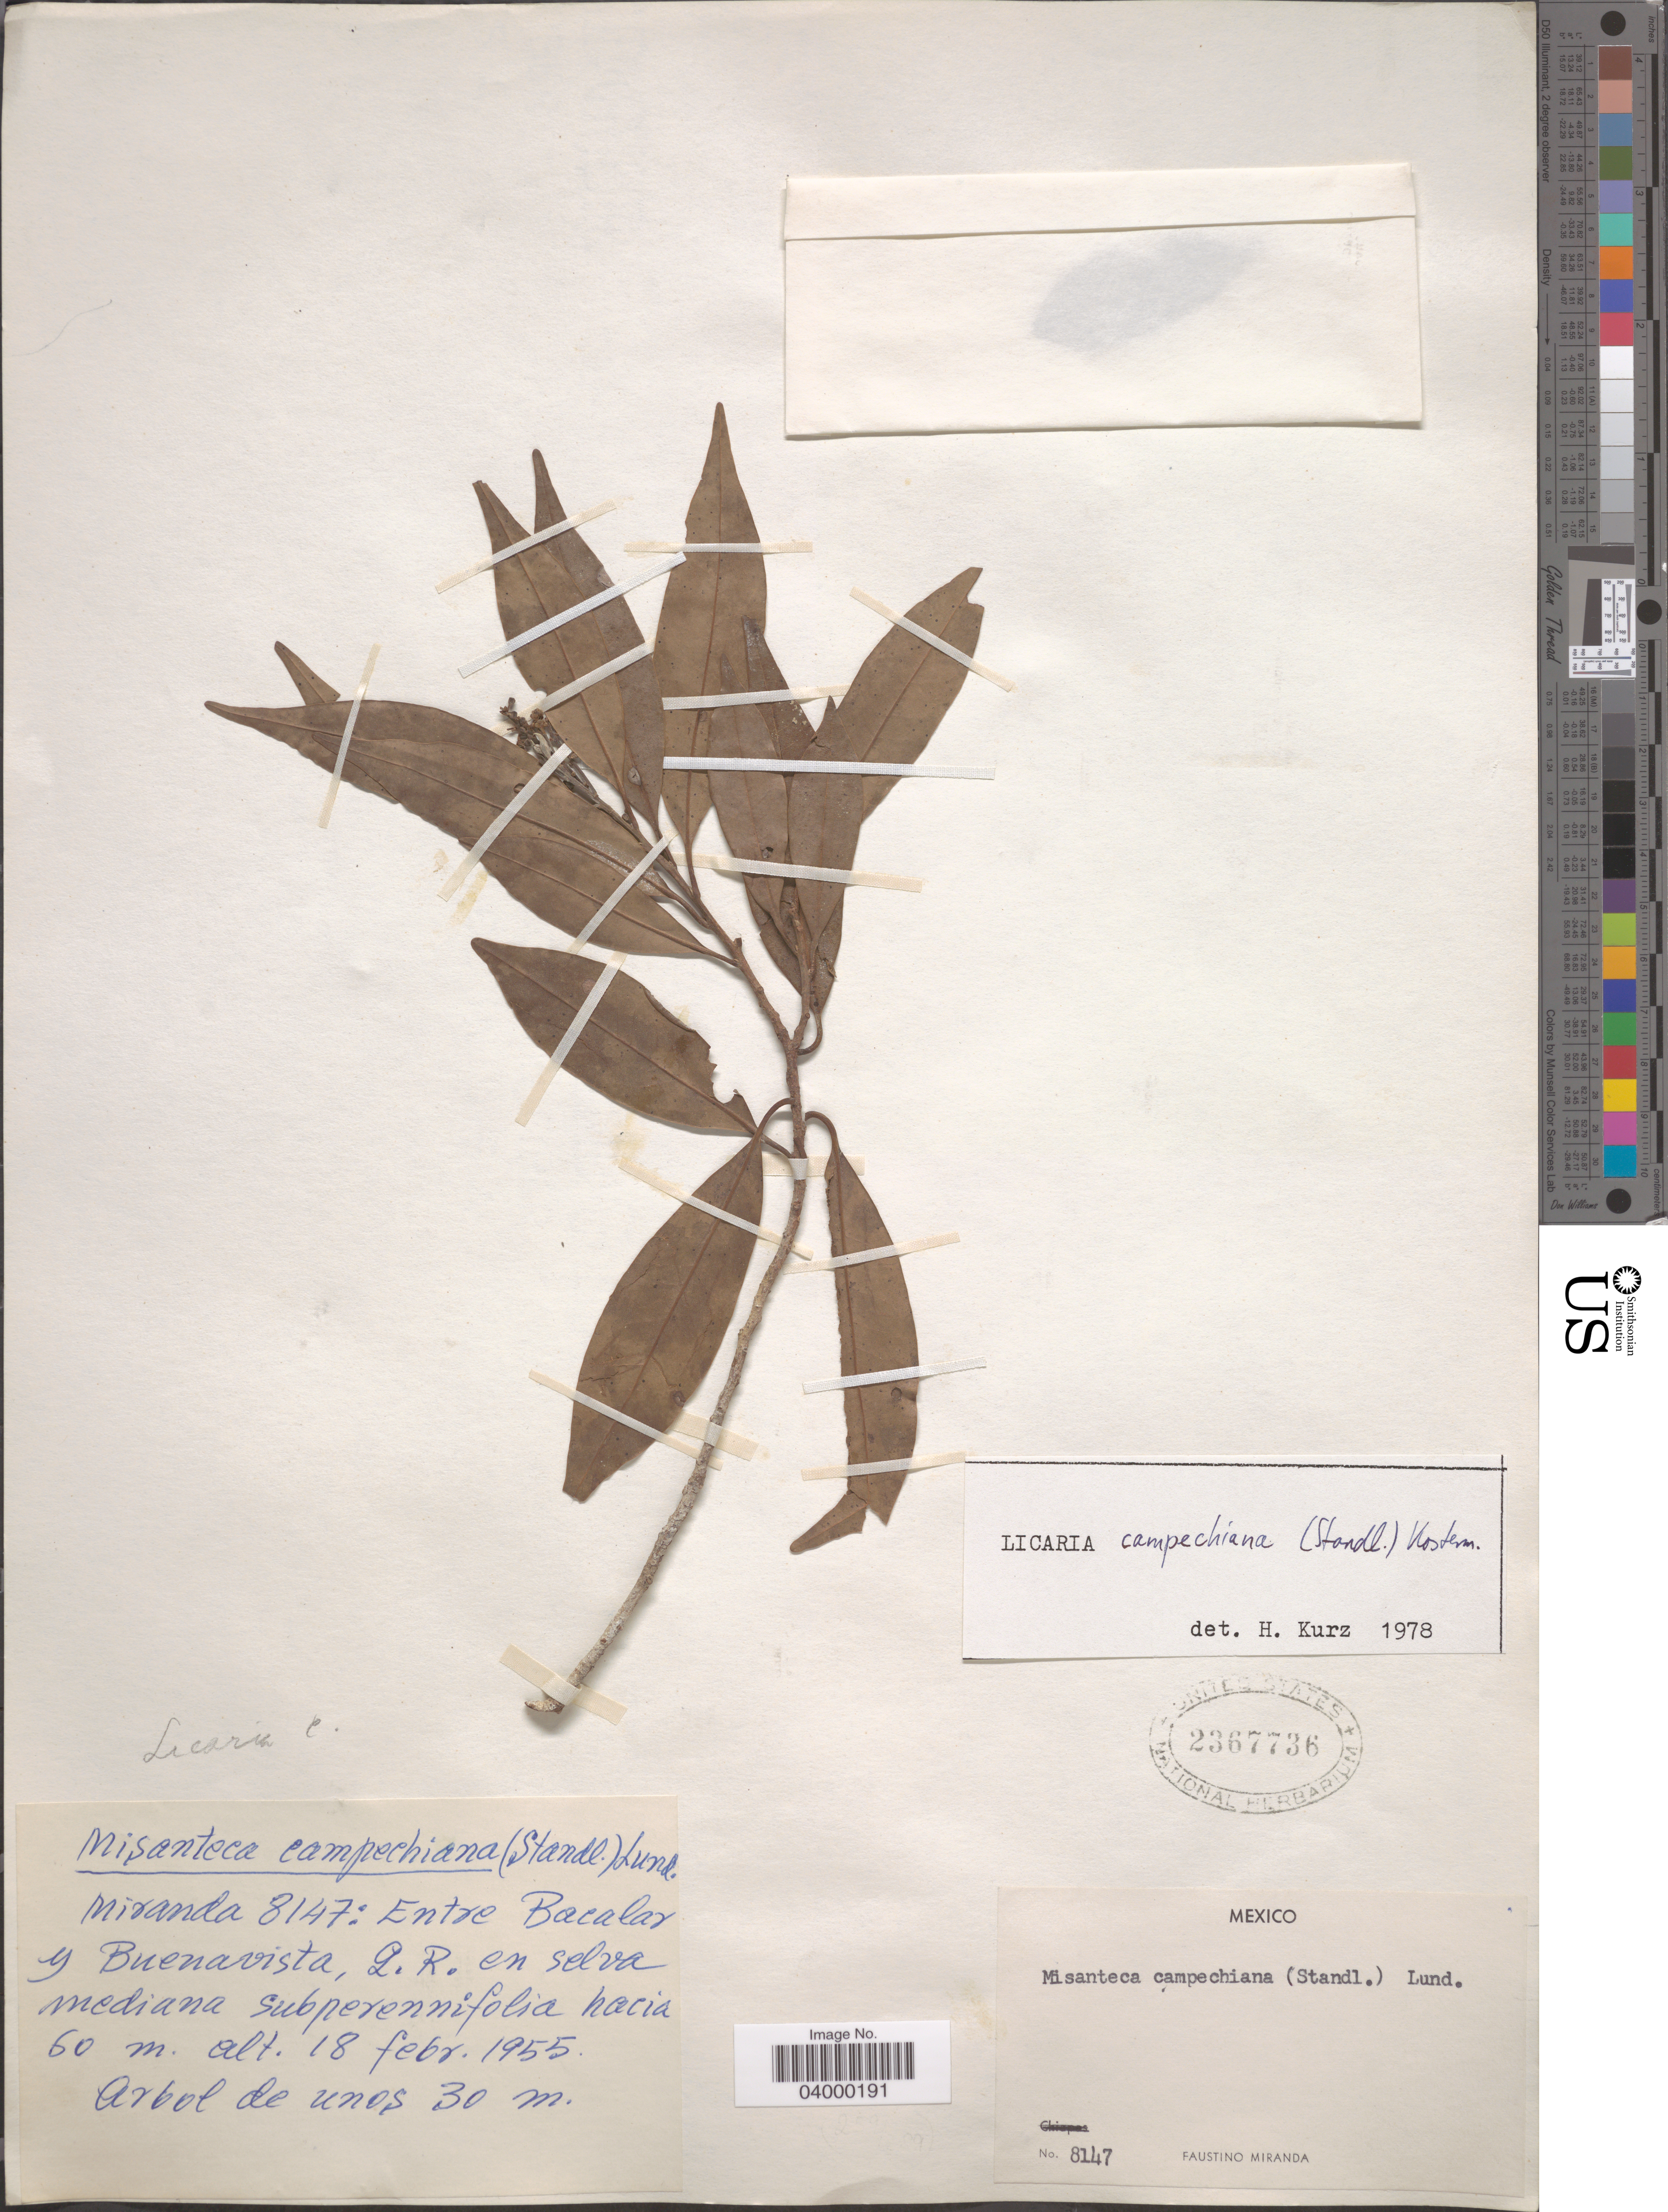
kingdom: Plantae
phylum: Tracheophyta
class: Magnoliopsida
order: Laurales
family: Lauraceae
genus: Licaria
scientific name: Licaria campechiana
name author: (Standl.) Kosterm.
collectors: F. Miranda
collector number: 8147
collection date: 1955-02-18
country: Mexico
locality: Entre Bacalar y Buenavista, L. R. en selva mediana subperennifolia.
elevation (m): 60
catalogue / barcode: US 2367736